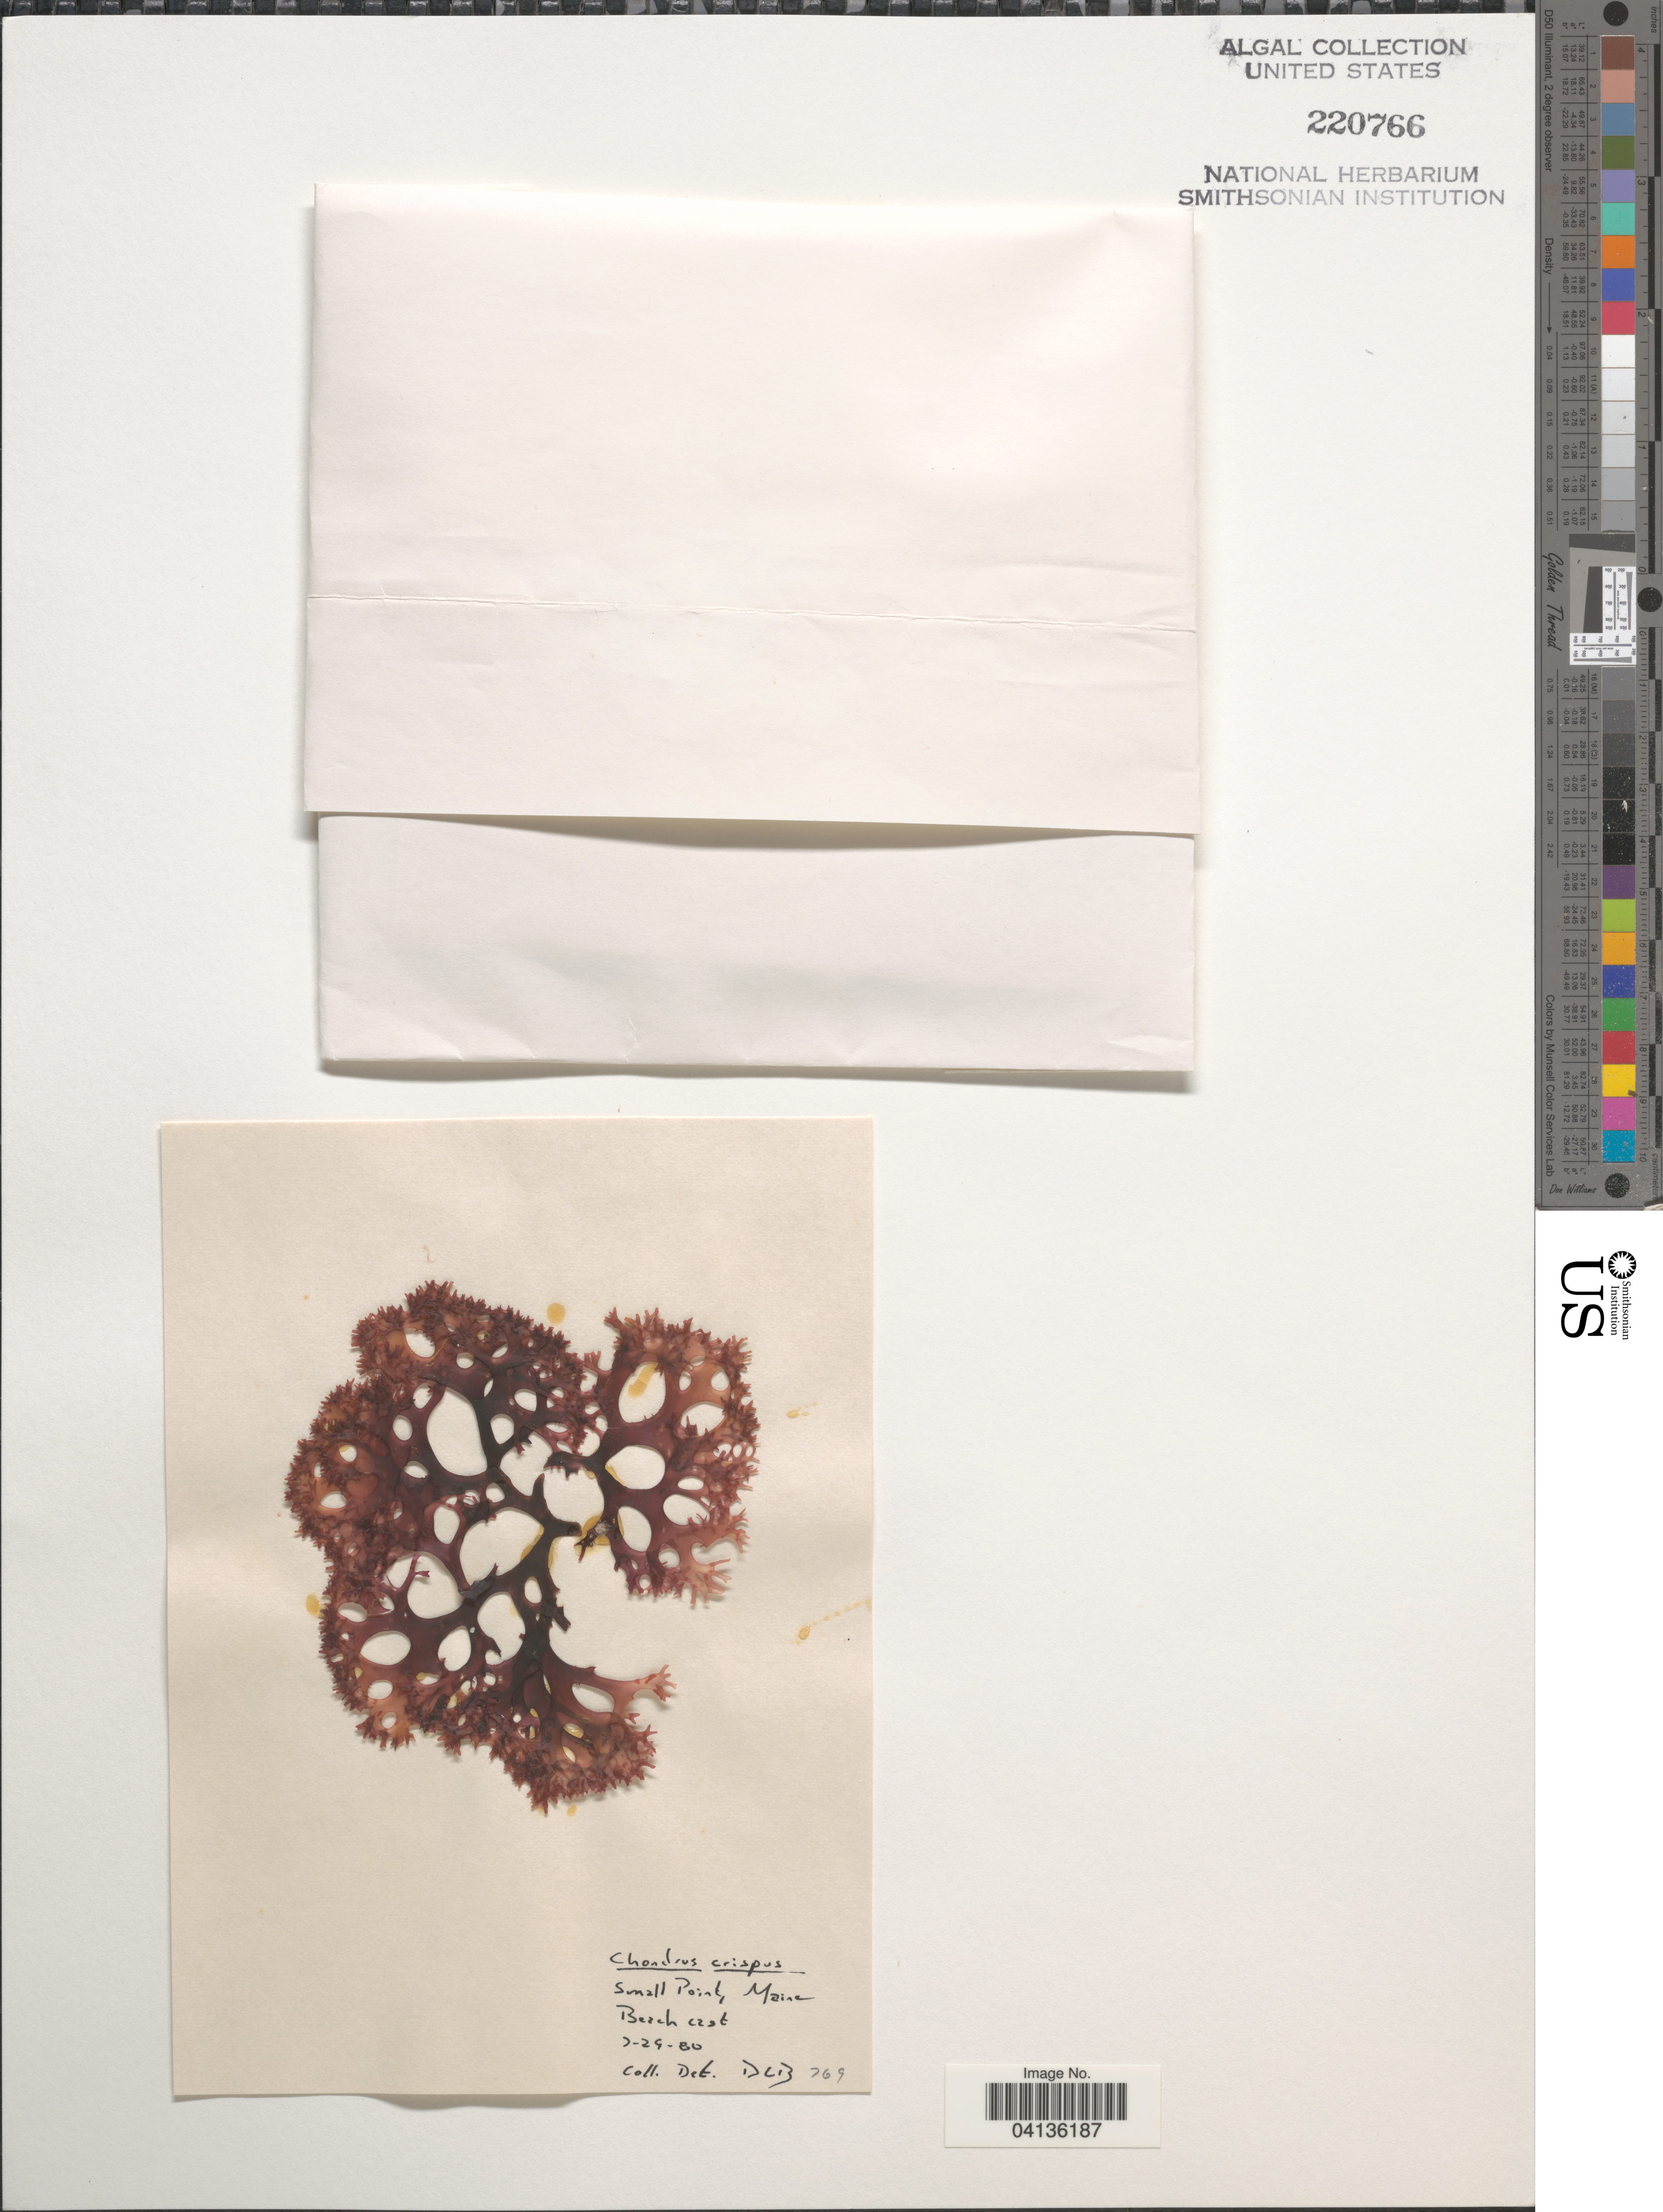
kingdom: Plantae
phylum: Rhodophyta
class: Florideophyceae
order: Gigartinales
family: Gigartinaceae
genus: Chondrus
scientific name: Chondrus crispus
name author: Stackh.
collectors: D. L. B.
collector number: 769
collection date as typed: Transcribed d/m/y: 29/7/80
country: United States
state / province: Maine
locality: Small Point, Beach cast.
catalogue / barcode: US 220766